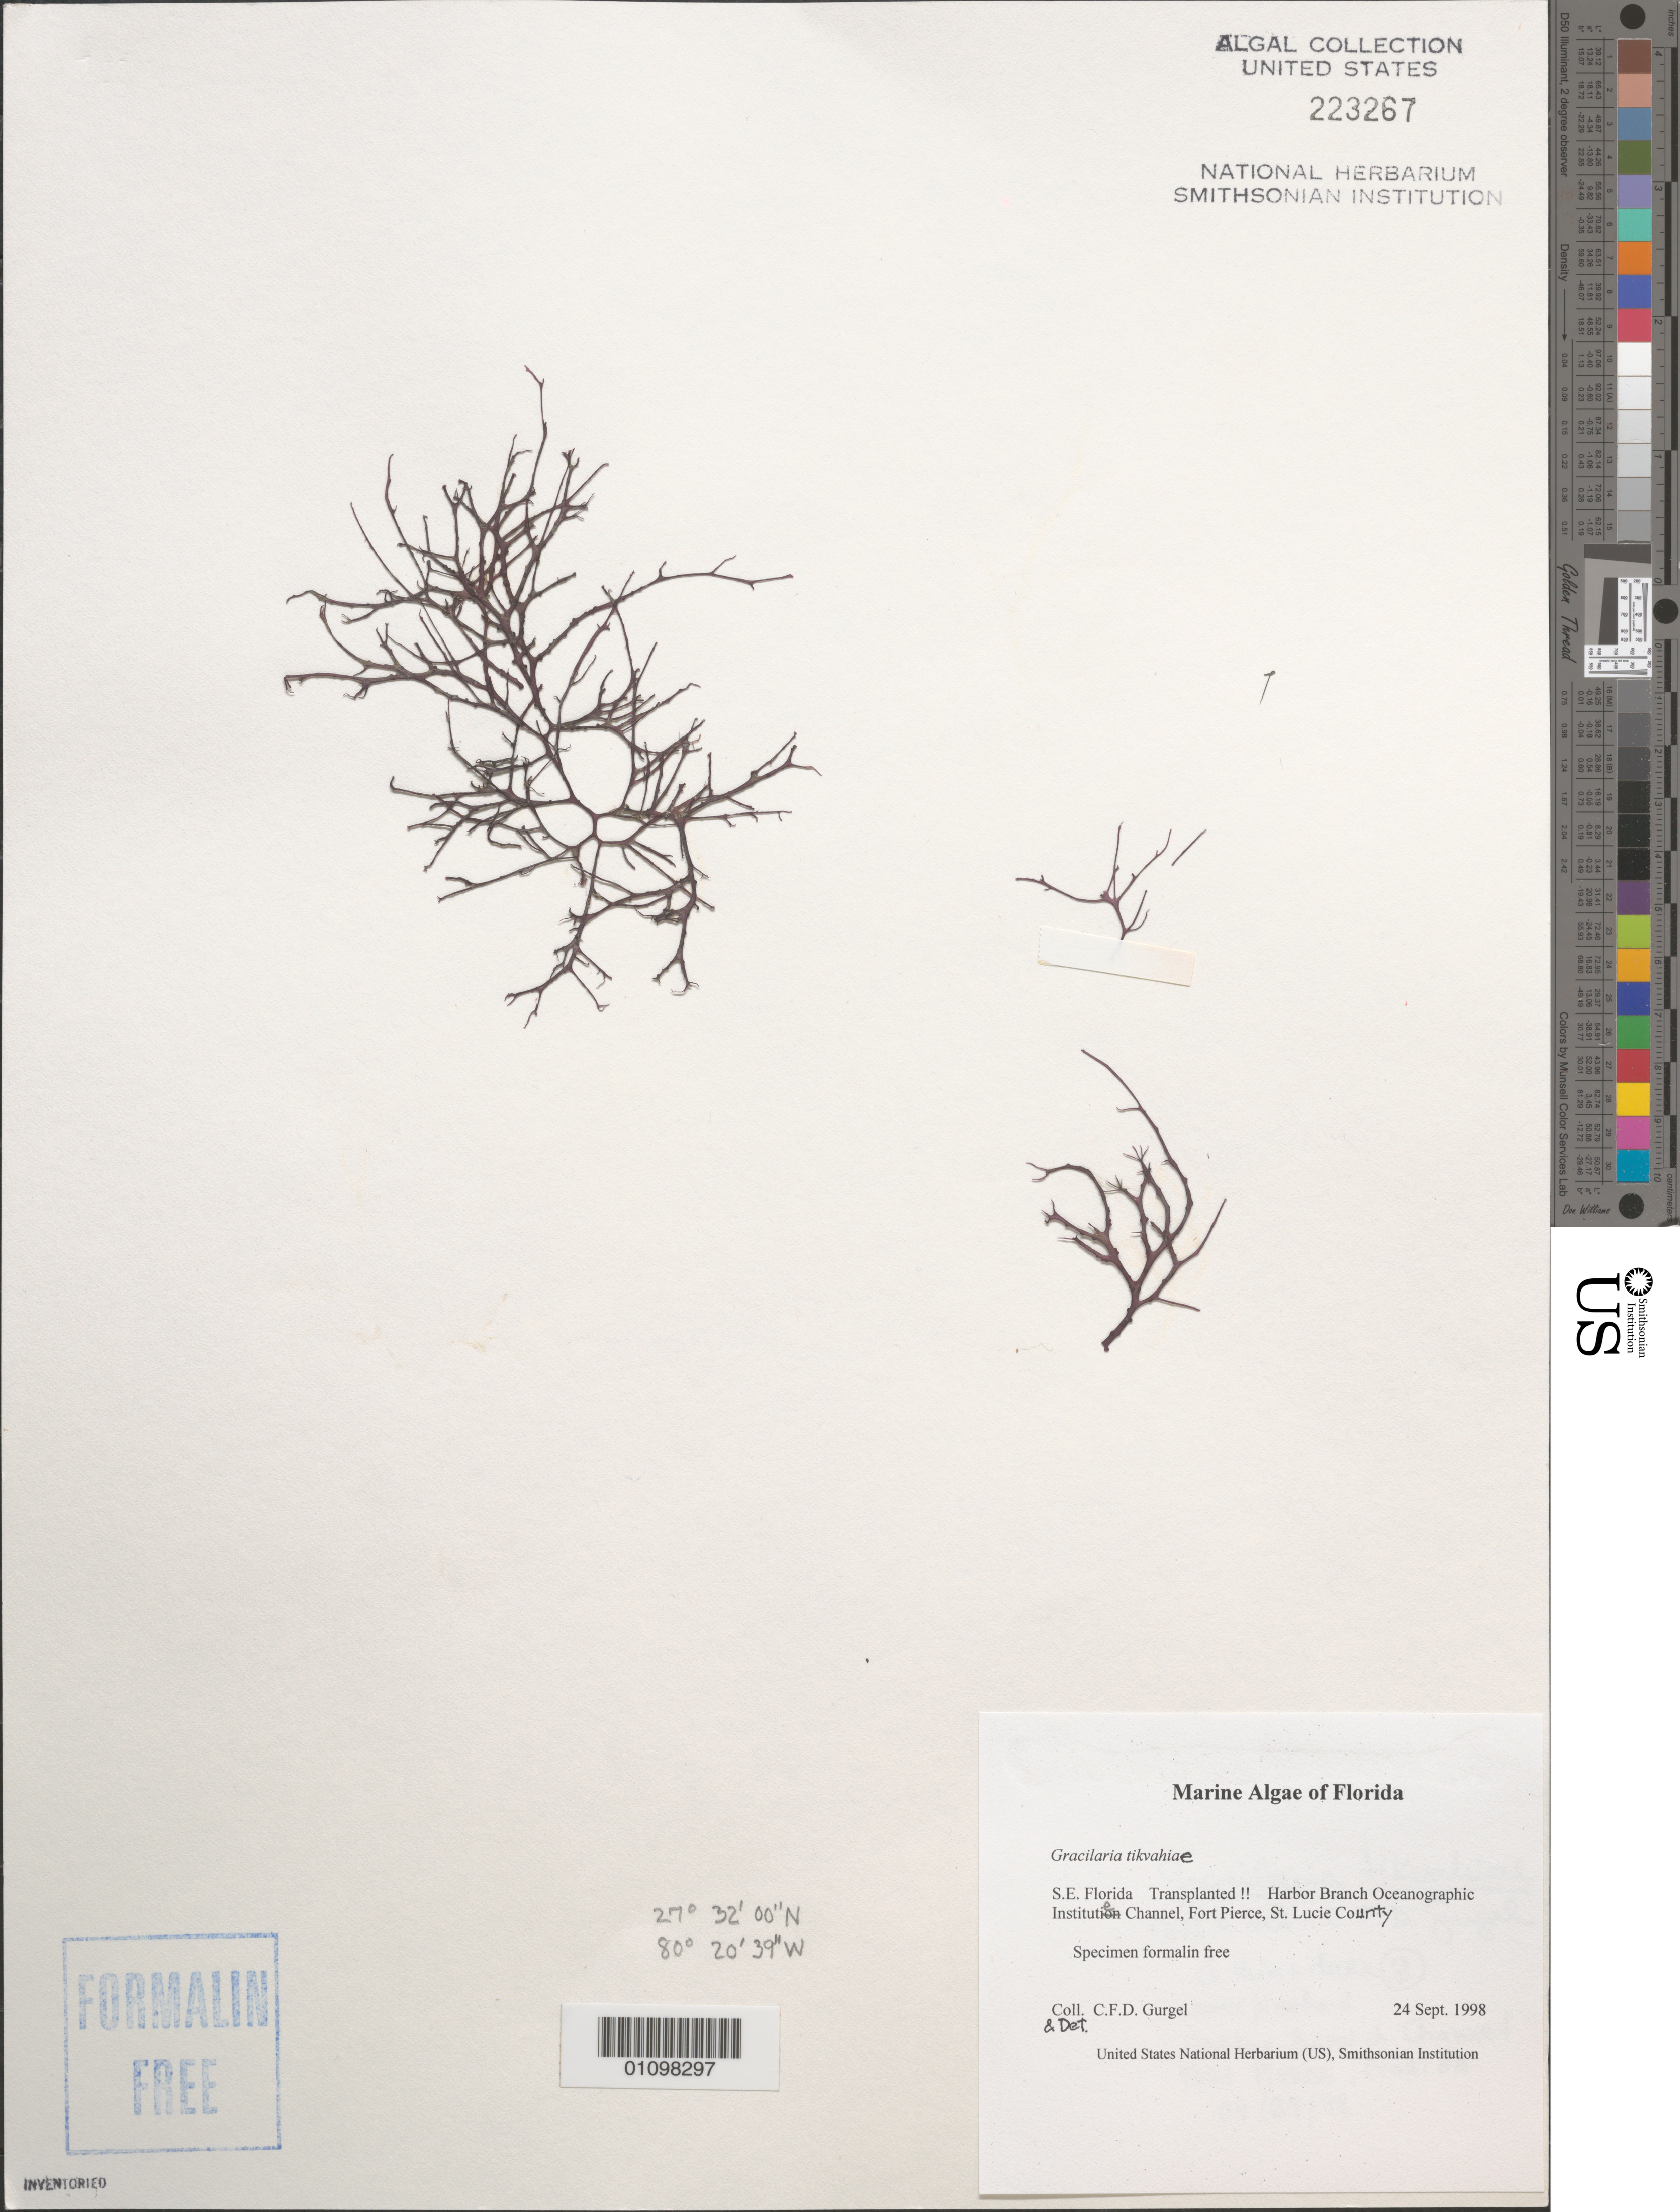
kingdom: Plantae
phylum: Rhodophyta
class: Florideophyceae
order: Gracilariales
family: Gracilariaceae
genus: Gracilaria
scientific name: Gracilaria tikvahiae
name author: McLachlan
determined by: Gurgel, C. F. D.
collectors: C. Gurgel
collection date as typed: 24 Sep 1998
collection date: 1998-09-24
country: United States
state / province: Florida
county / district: Saint Lucie County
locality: Harbor Branch Oceanographic Institute Channel, Fort Pierce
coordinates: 27 32'00"N, 80 20'39"W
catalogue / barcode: US 223267